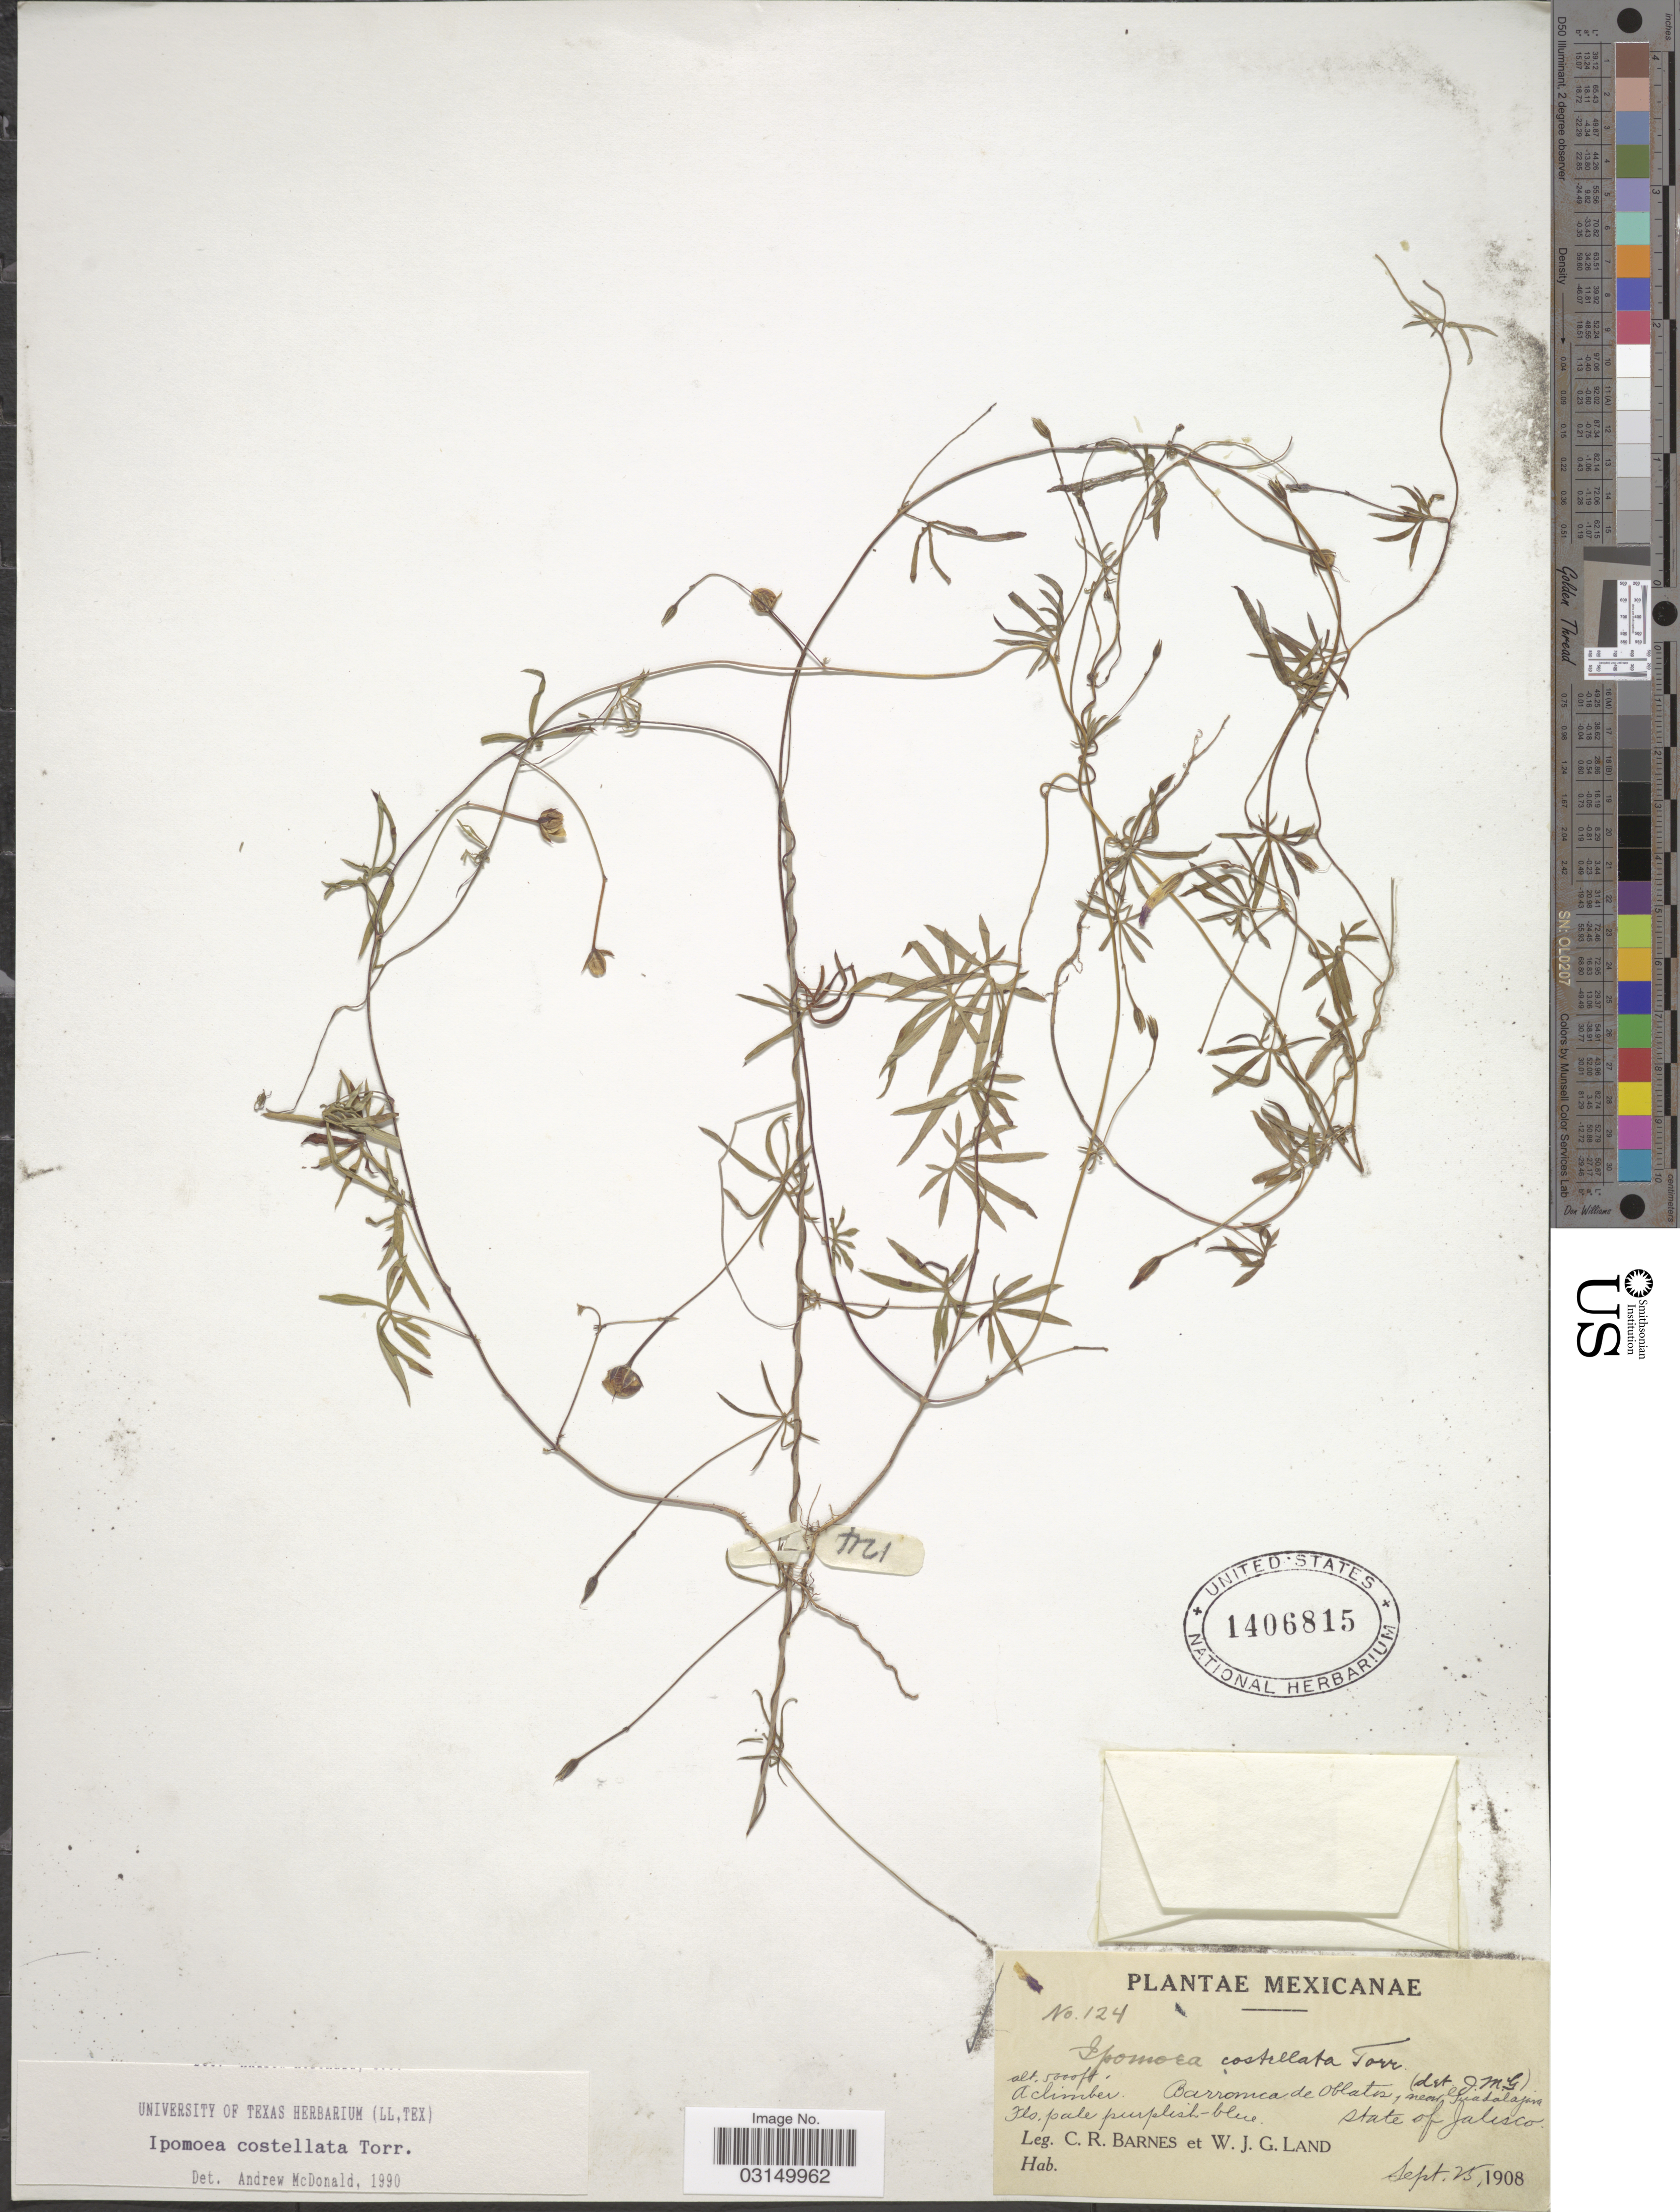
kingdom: Plantae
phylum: Tracheophyta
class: Magnoliopsida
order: Solanales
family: Convolvulaceae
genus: Ipomoea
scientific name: Ipomoea costellata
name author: Torr.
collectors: C. R. Barnes & W. J. G. Land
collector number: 124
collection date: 1908-09-25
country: Mexico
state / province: Jalisco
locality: Barranca de Oblatos, near Guadalajara.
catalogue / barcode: US 1406815